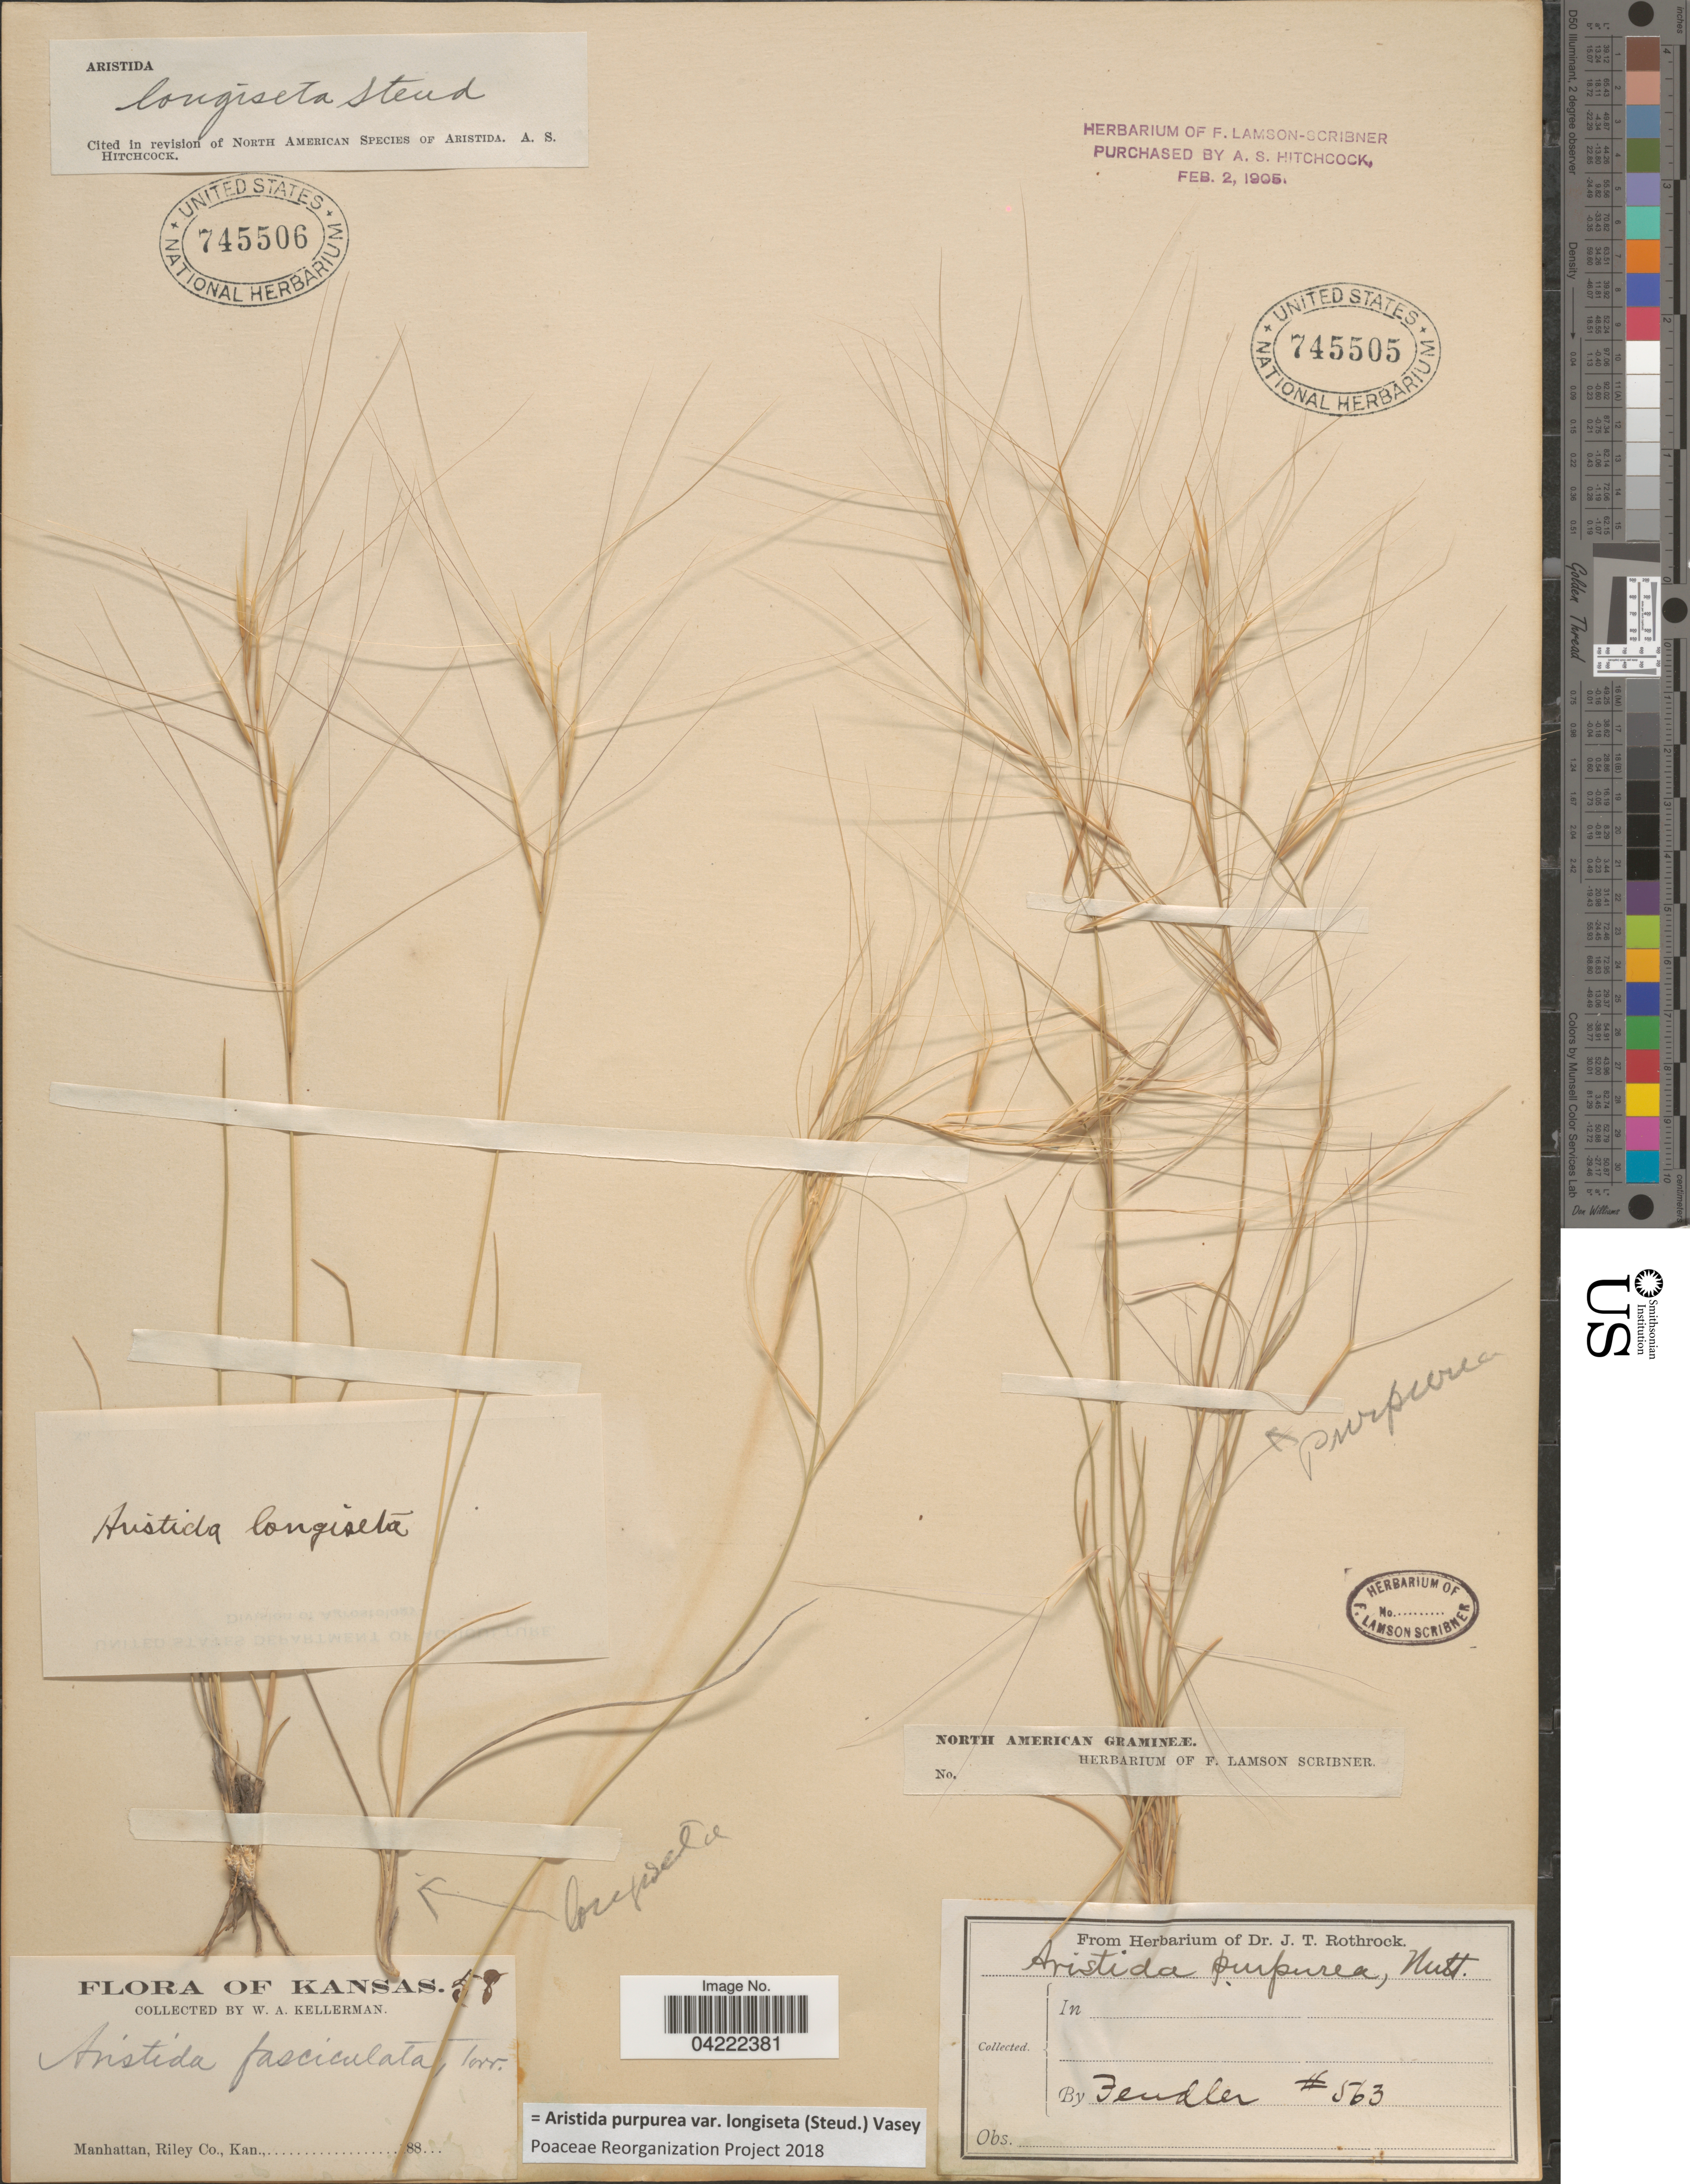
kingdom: Plantae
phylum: Tracheophyta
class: Liliopsida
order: Poales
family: Poaceae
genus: Aristida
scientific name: Aristida purpurea var. longiseta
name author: (Steud.) Vasey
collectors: W. Kellerman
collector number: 58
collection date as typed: !88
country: United States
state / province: Kansas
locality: Manhattan, Riley Co.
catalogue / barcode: US 745506